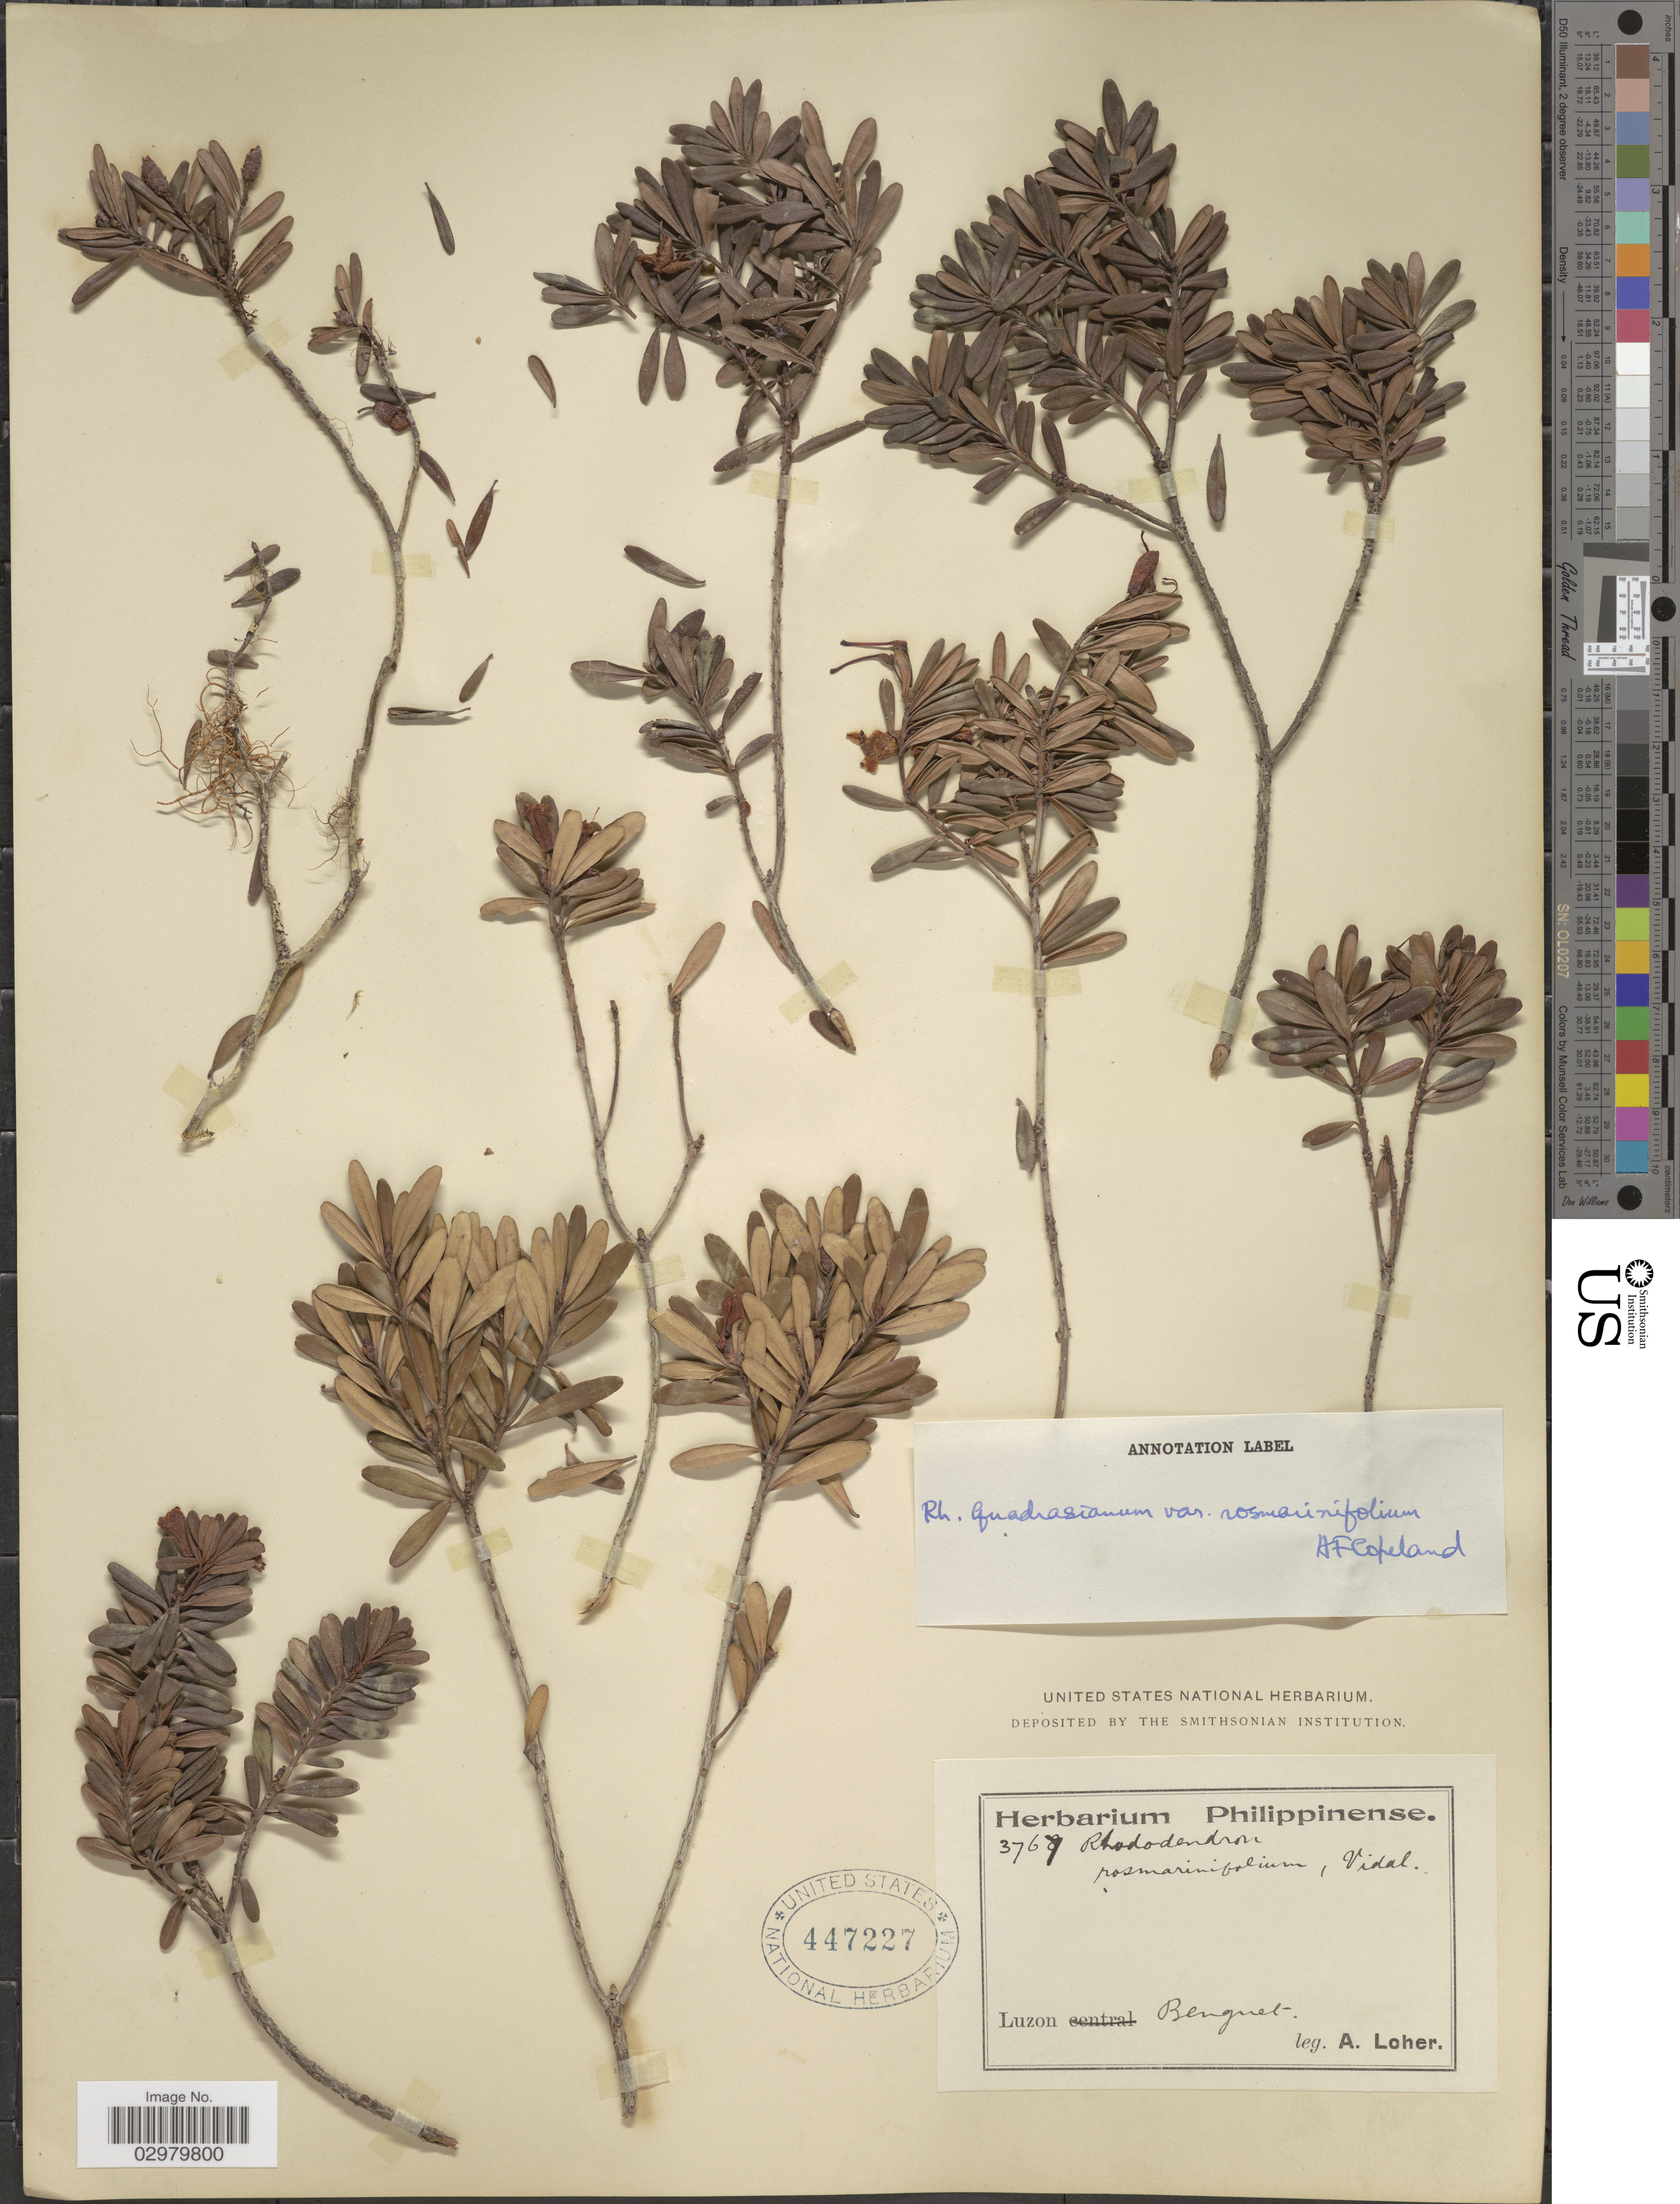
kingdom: Plantae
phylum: Tracheophyta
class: Magnoliopsida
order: Ericales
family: Ericaceae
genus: Rhododendron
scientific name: Rhododendron quadrasianum var. rosmarinifolium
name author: (S. Vidal) H.F. Copel.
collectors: A. Loher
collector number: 3767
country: Philippines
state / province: Cordillera (Administrative Region)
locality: Luzon. Benguet.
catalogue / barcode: US 447227